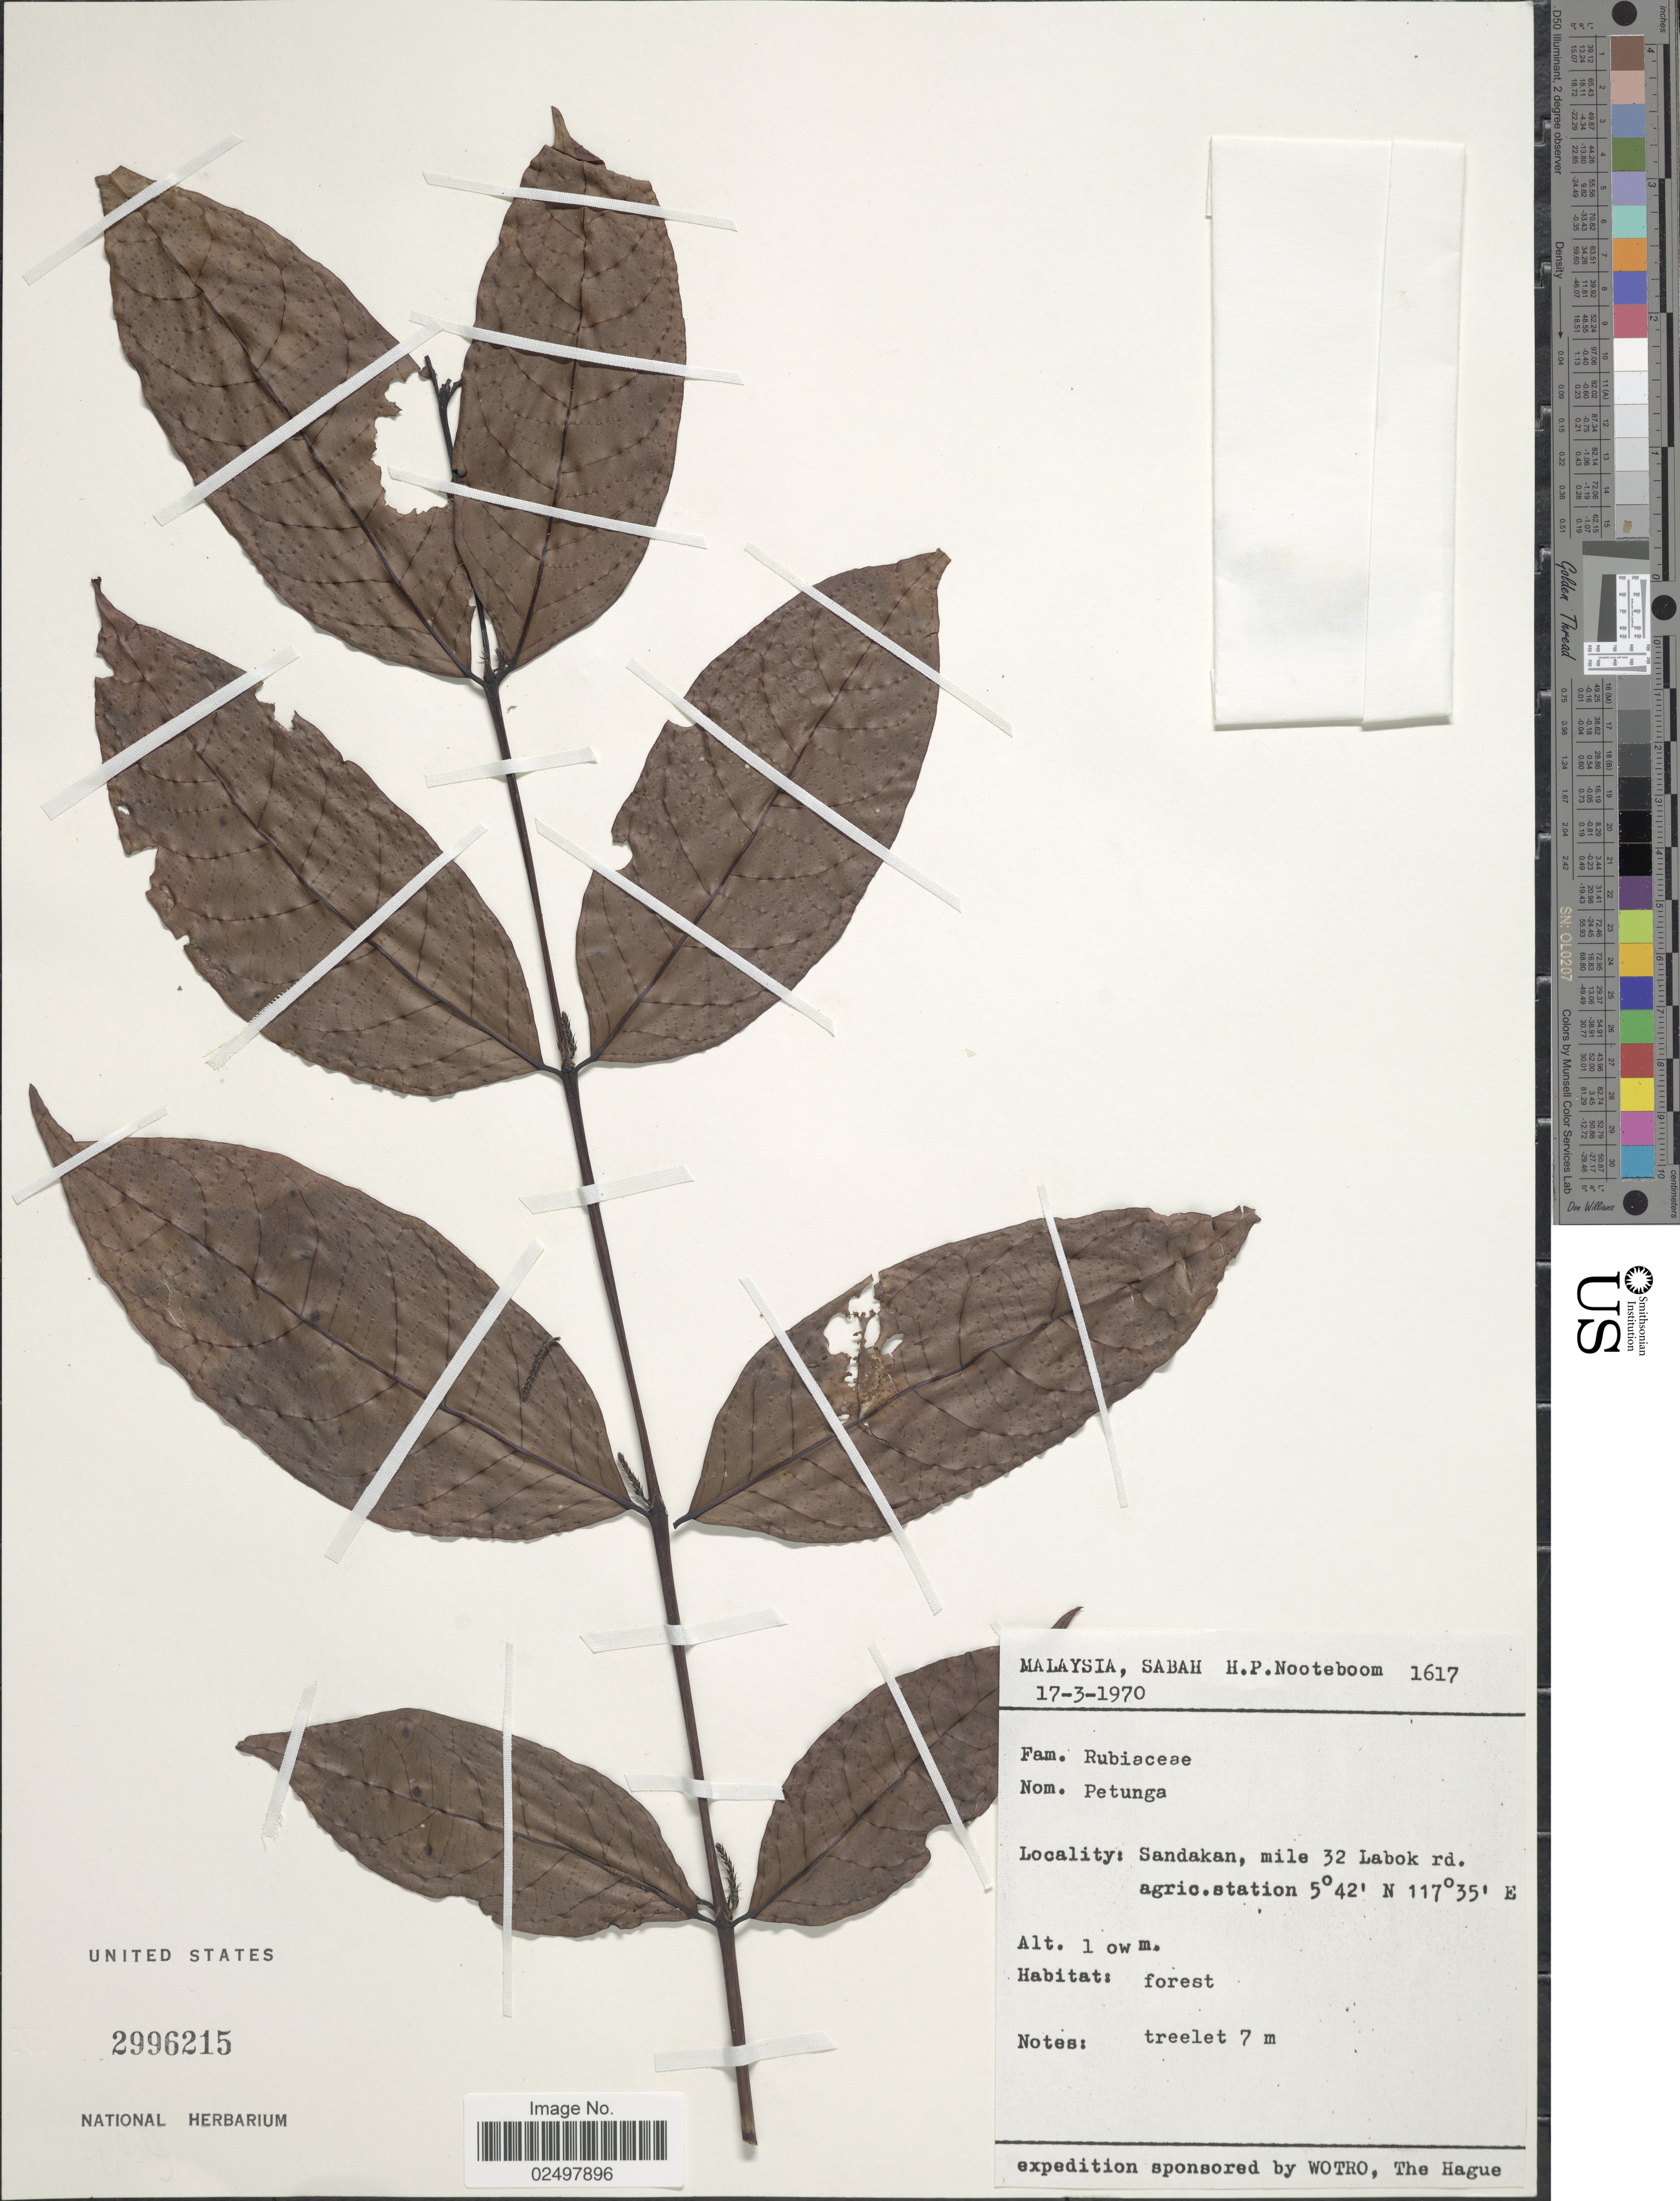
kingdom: Plantae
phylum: Tracheophyta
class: Magnoliopsida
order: Gentianales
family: Rubiaceae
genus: Hypobathrum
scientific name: Hypobathrum sp.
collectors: H. P. Nooteboom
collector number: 1617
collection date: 1970-03-17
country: Malaysia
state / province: Sabah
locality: Sandakan, mile 32 Labok rd. agric. station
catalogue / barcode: US 2996215